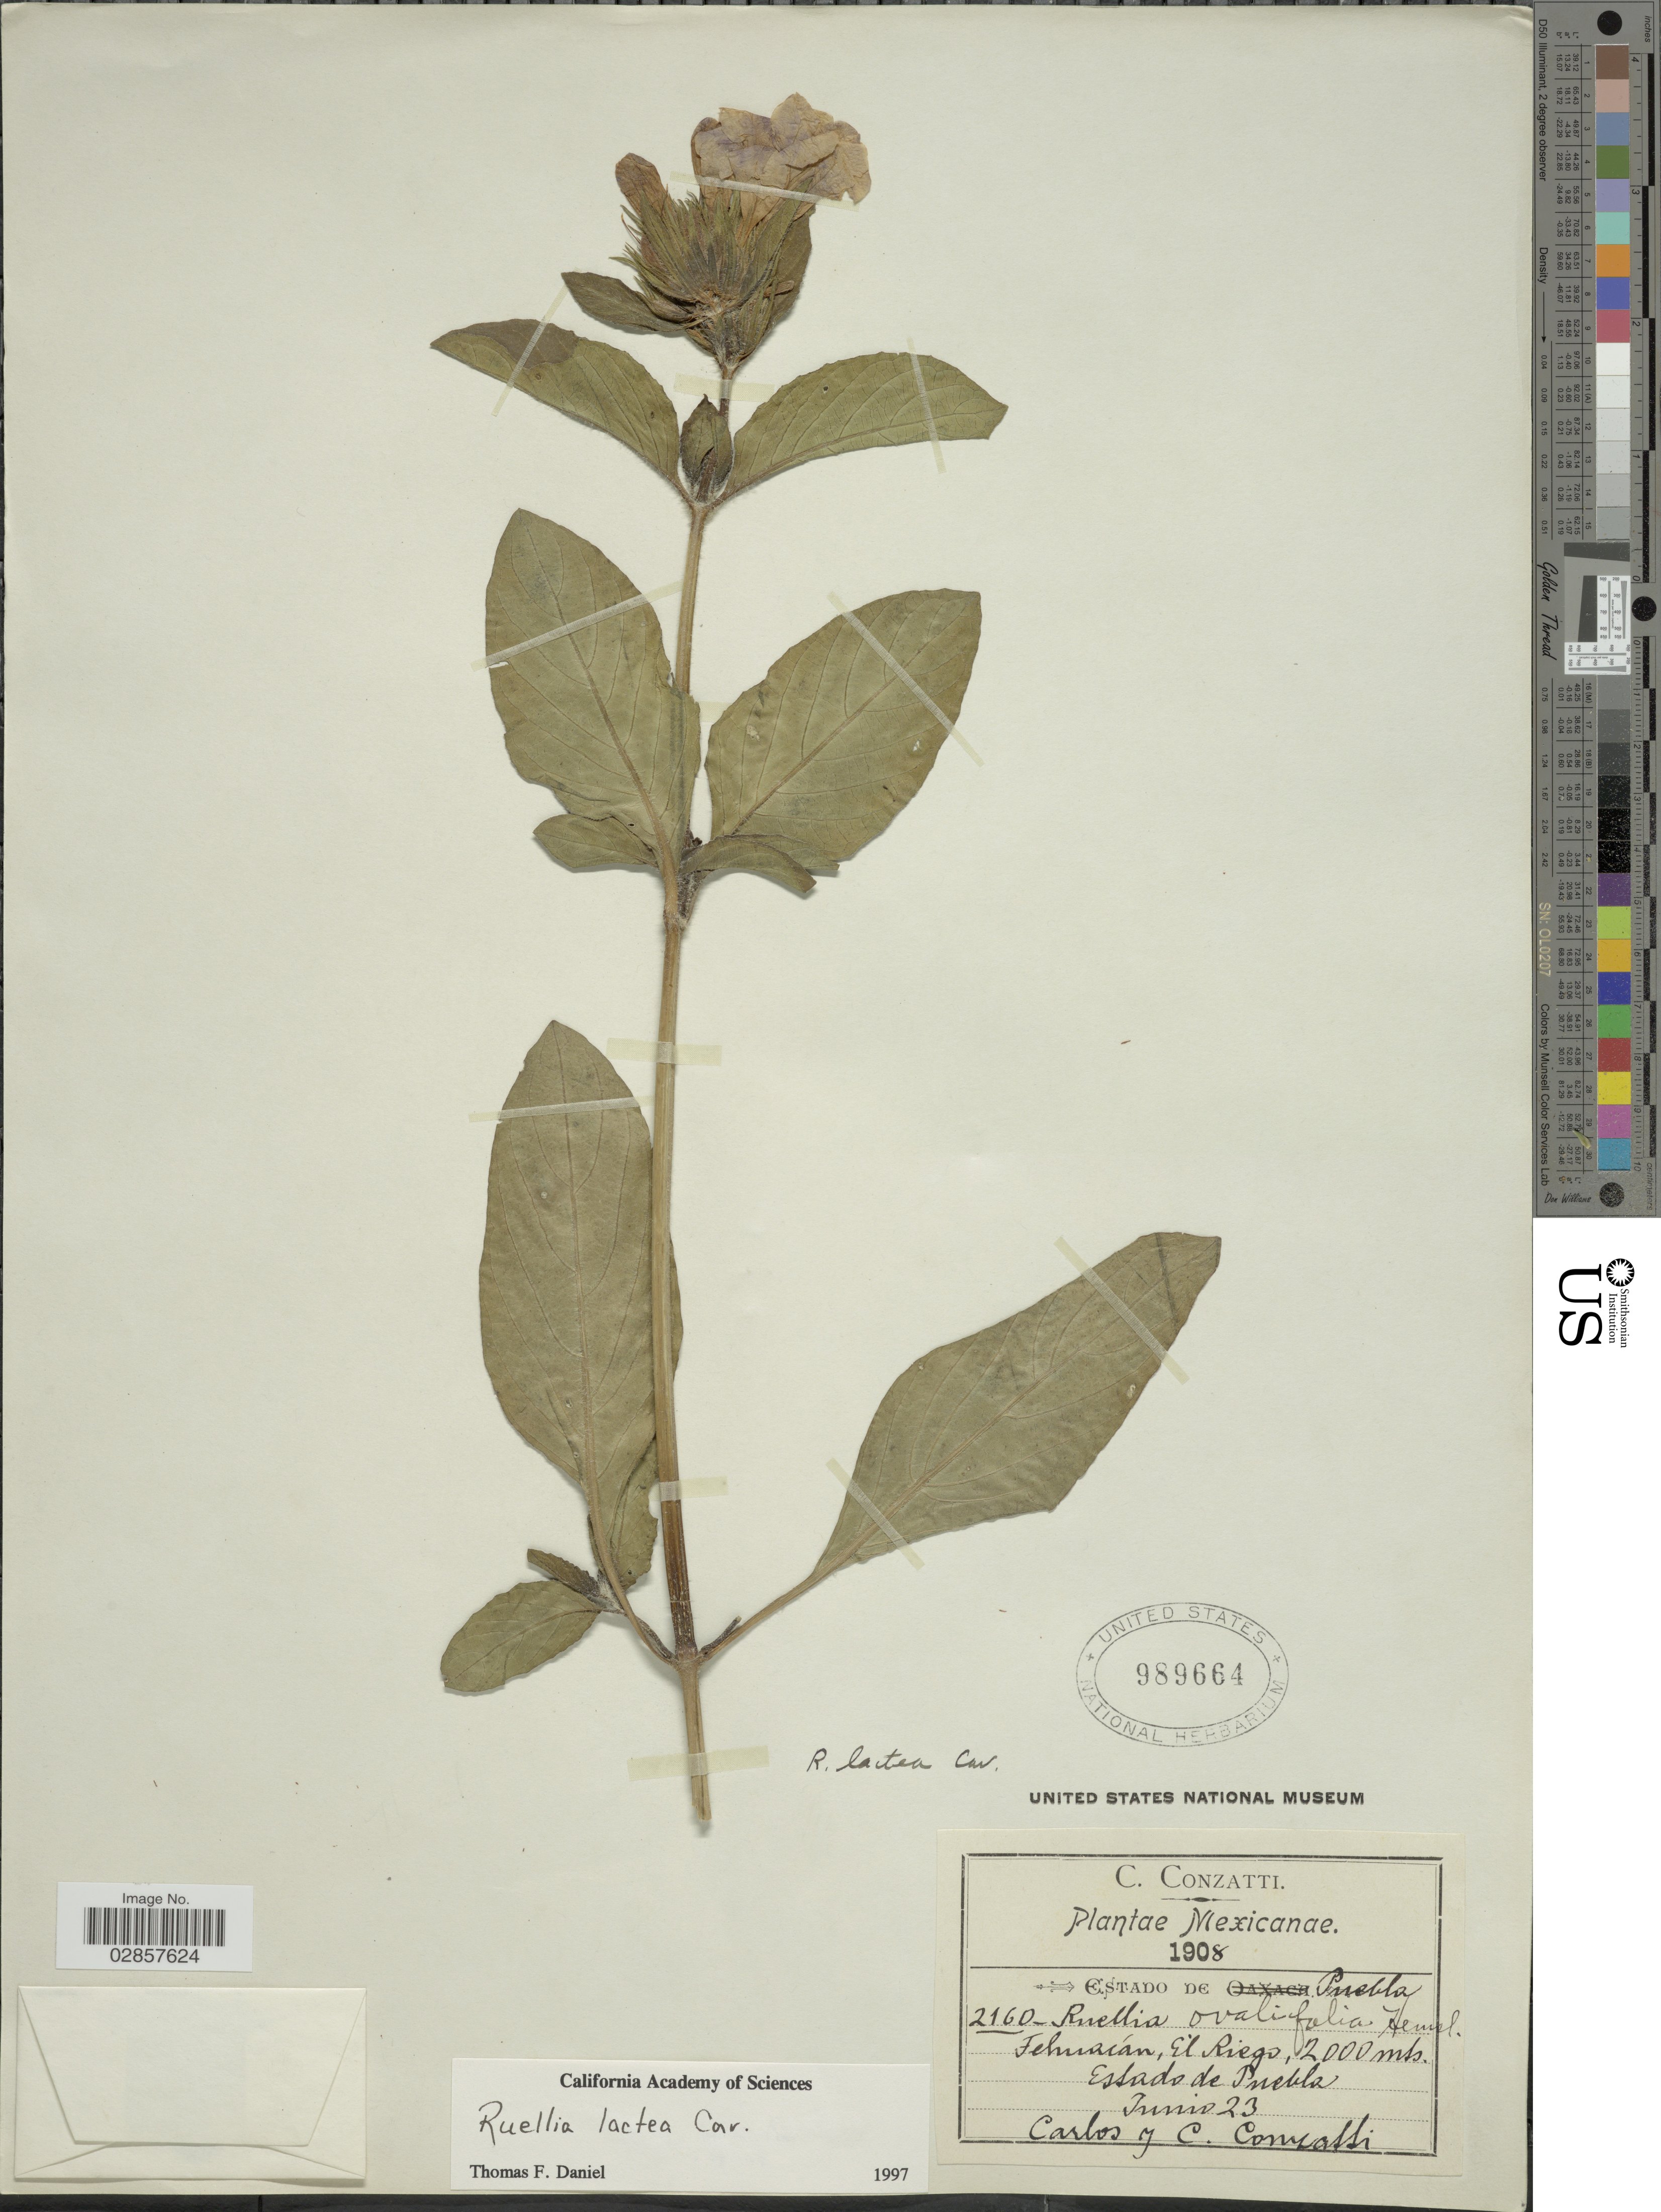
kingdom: Plantae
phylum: Tracheophyta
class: Magnoliopsida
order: Lamiales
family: Acanthaceae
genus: Ruellia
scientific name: Ruellia lactea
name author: Cav.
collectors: -- Carlos & C. Conzatti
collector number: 2160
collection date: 1908-06-23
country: Mexico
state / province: Puebla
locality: Tehuacan, El Riego.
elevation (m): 2000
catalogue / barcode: US 989664